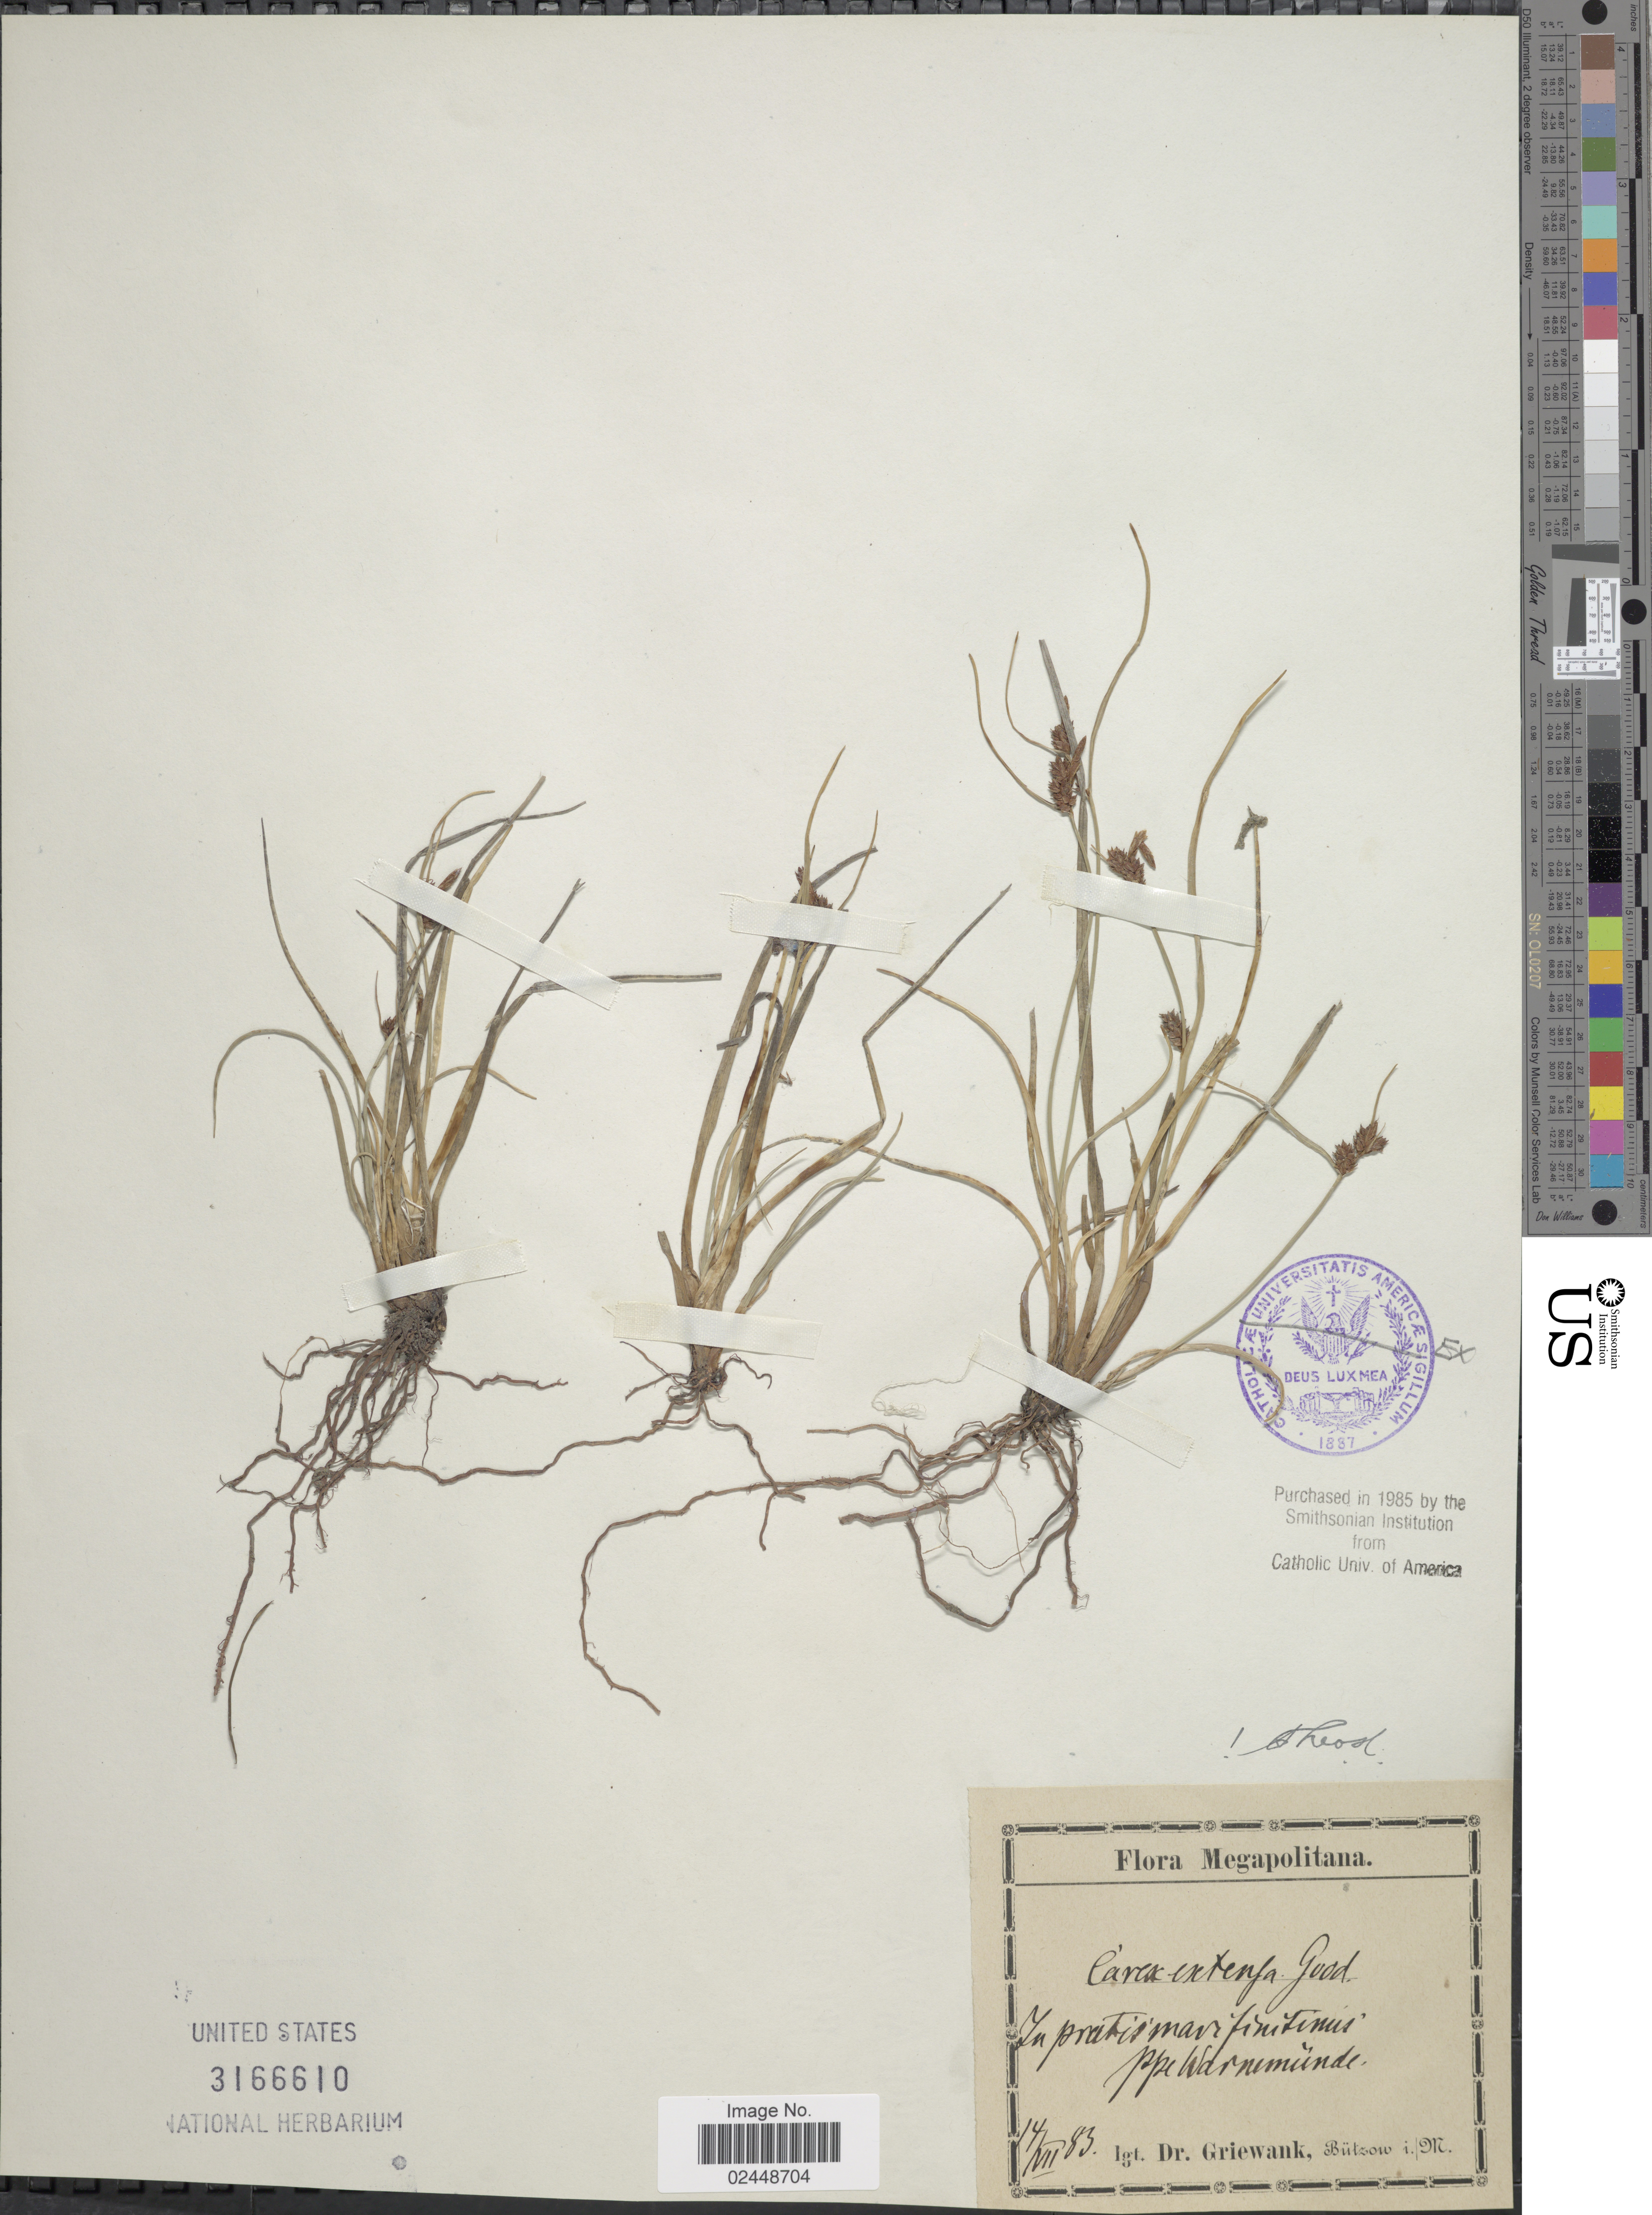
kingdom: Plantae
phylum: Tracheophyta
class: Liliopsida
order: Poales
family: Cyperaceae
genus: Carex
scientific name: Carex extensa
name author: Gooden.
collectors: Griewank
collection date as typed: Transcribed d/m/y: 14/7/83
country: Germany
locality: Megapolitana, In pratis mar fruticus pp Warnemünde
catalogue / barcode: US 3166610